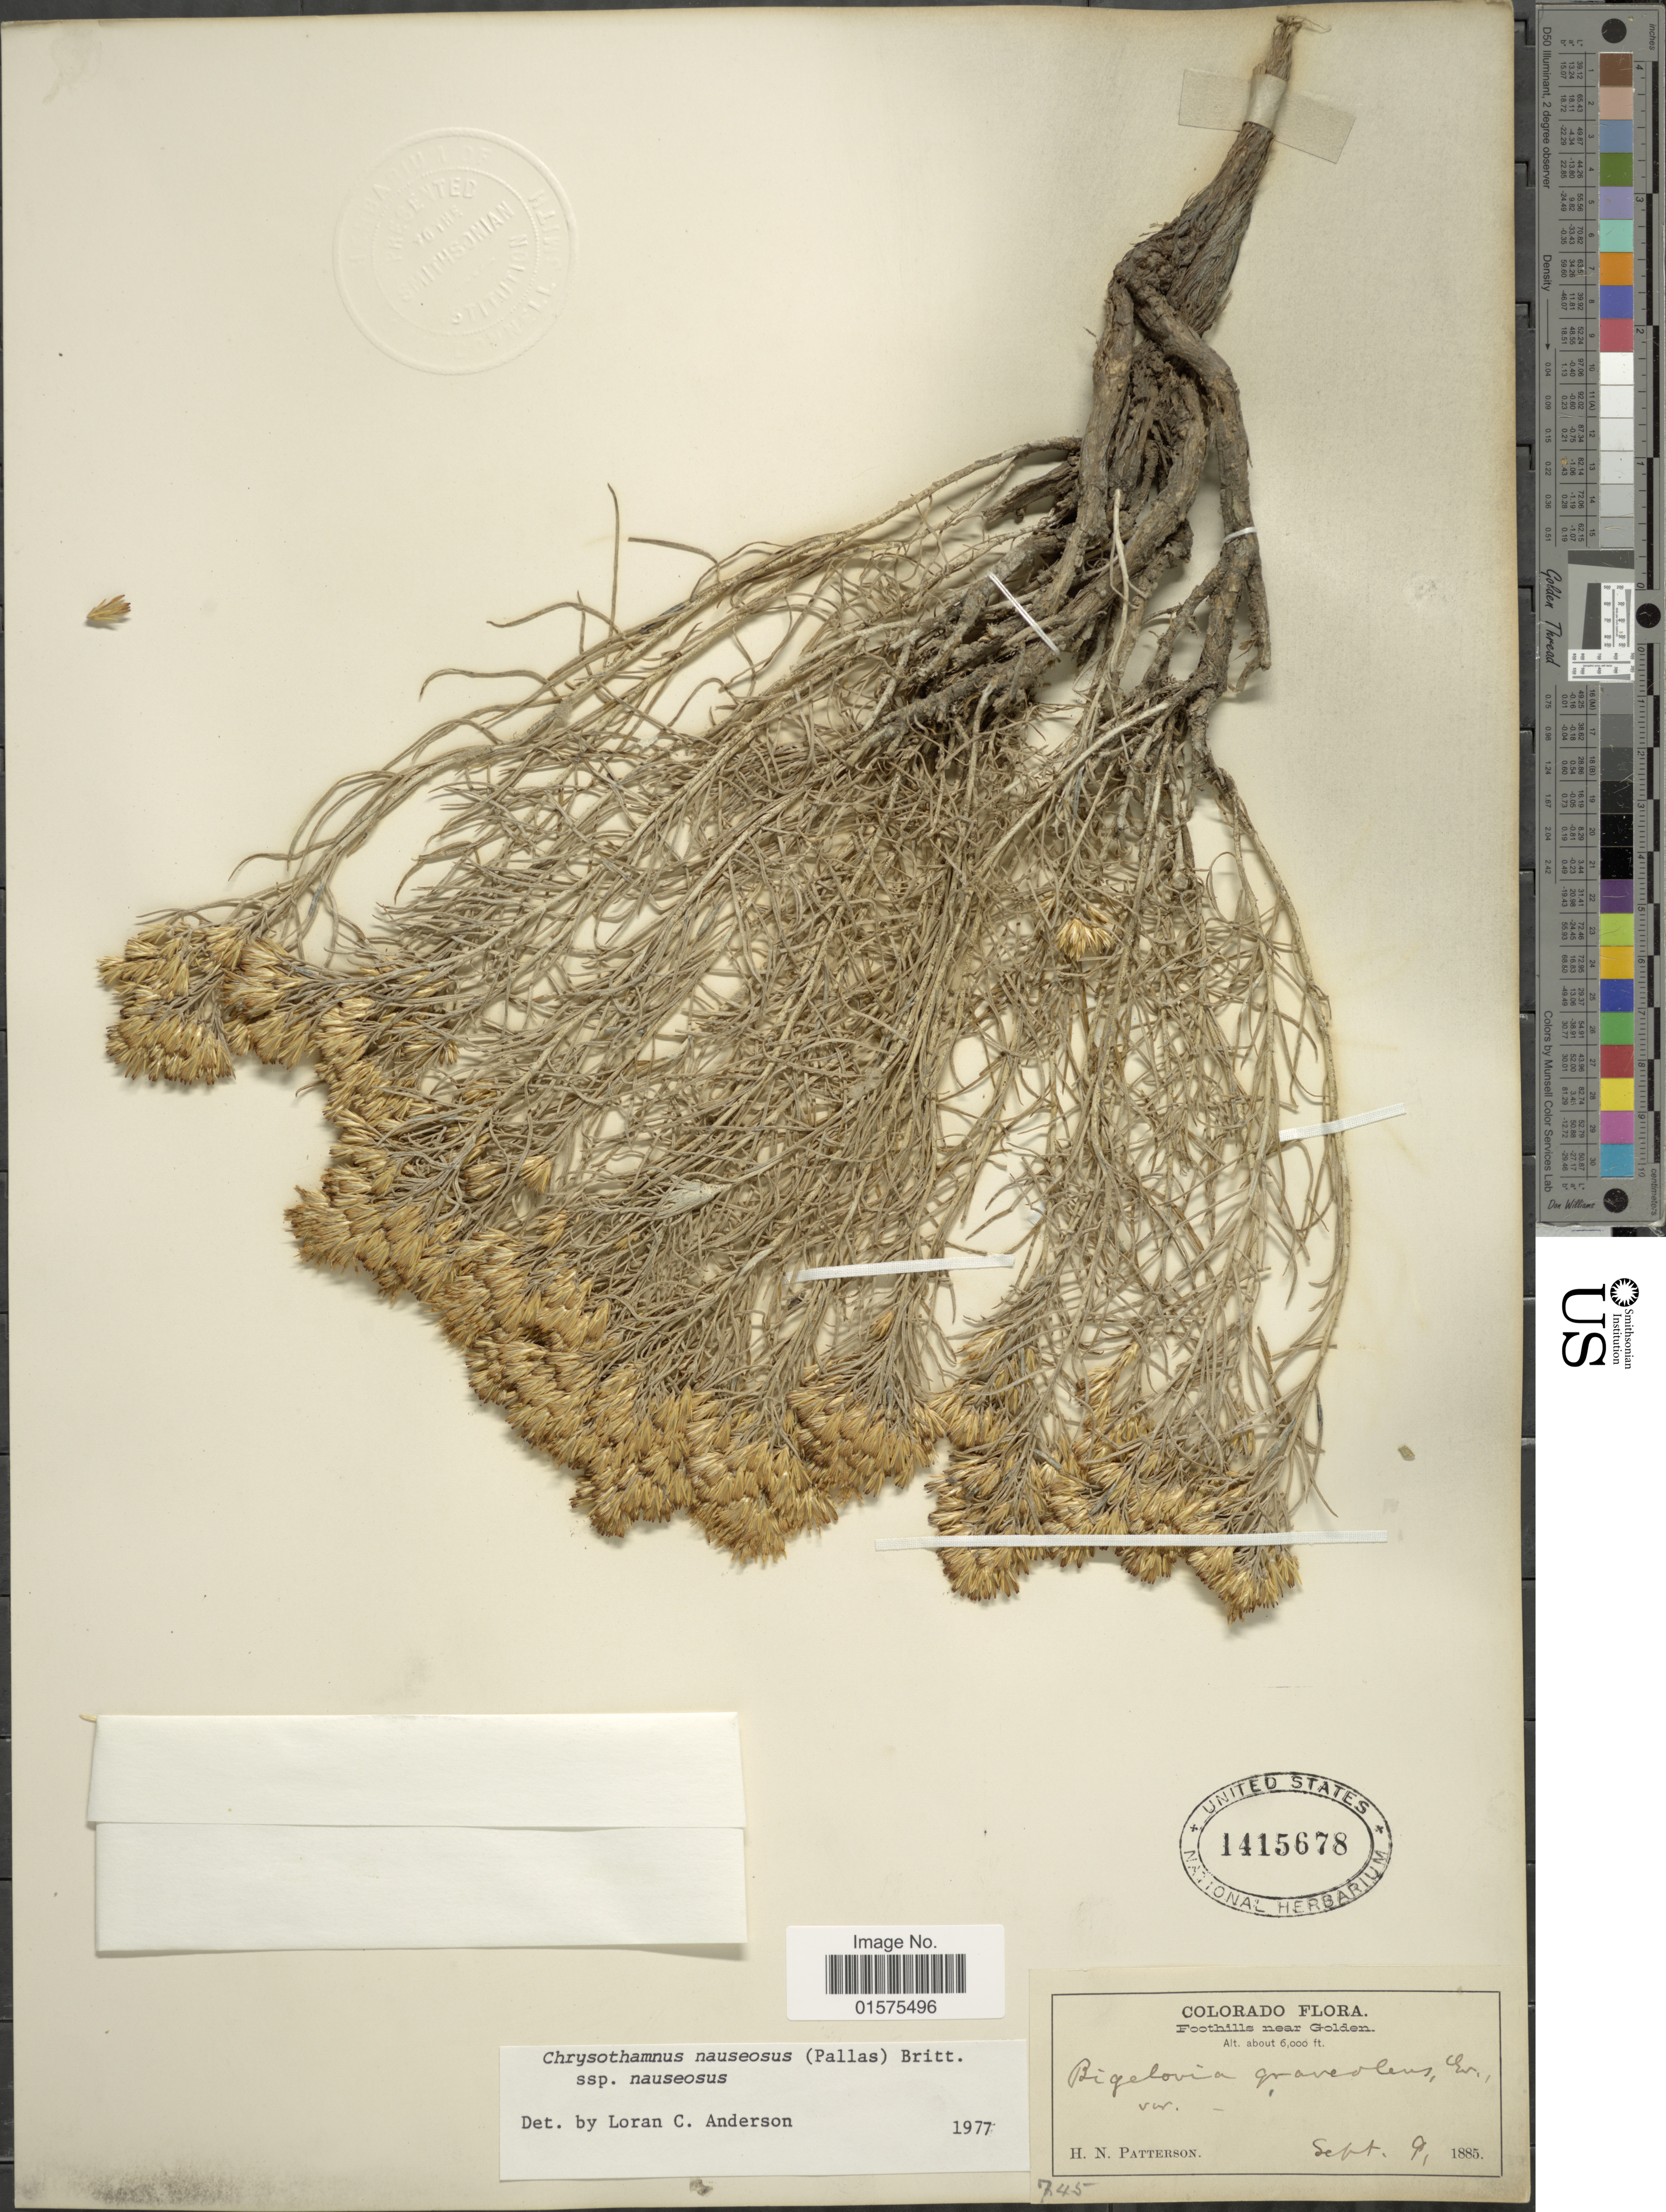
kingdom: Plantae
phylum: Tracheophyta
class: Magnoliopsida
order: Asterales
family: Asteraceae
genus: Ericameria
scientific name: Ericameria nauseosa var. nauseosa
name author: (Pall. ex Pursh) G.L. Nesom & G.I. Baird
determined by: Urbatsch, Lowell E., Curator (LSU), Louisiana State University (UNITED STATES)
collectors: H. N. Patterson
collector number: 745?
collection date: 1885-09-09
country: United States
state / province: Colorado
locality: Foothills near Golden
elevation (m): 1829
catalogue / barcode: US 1415678